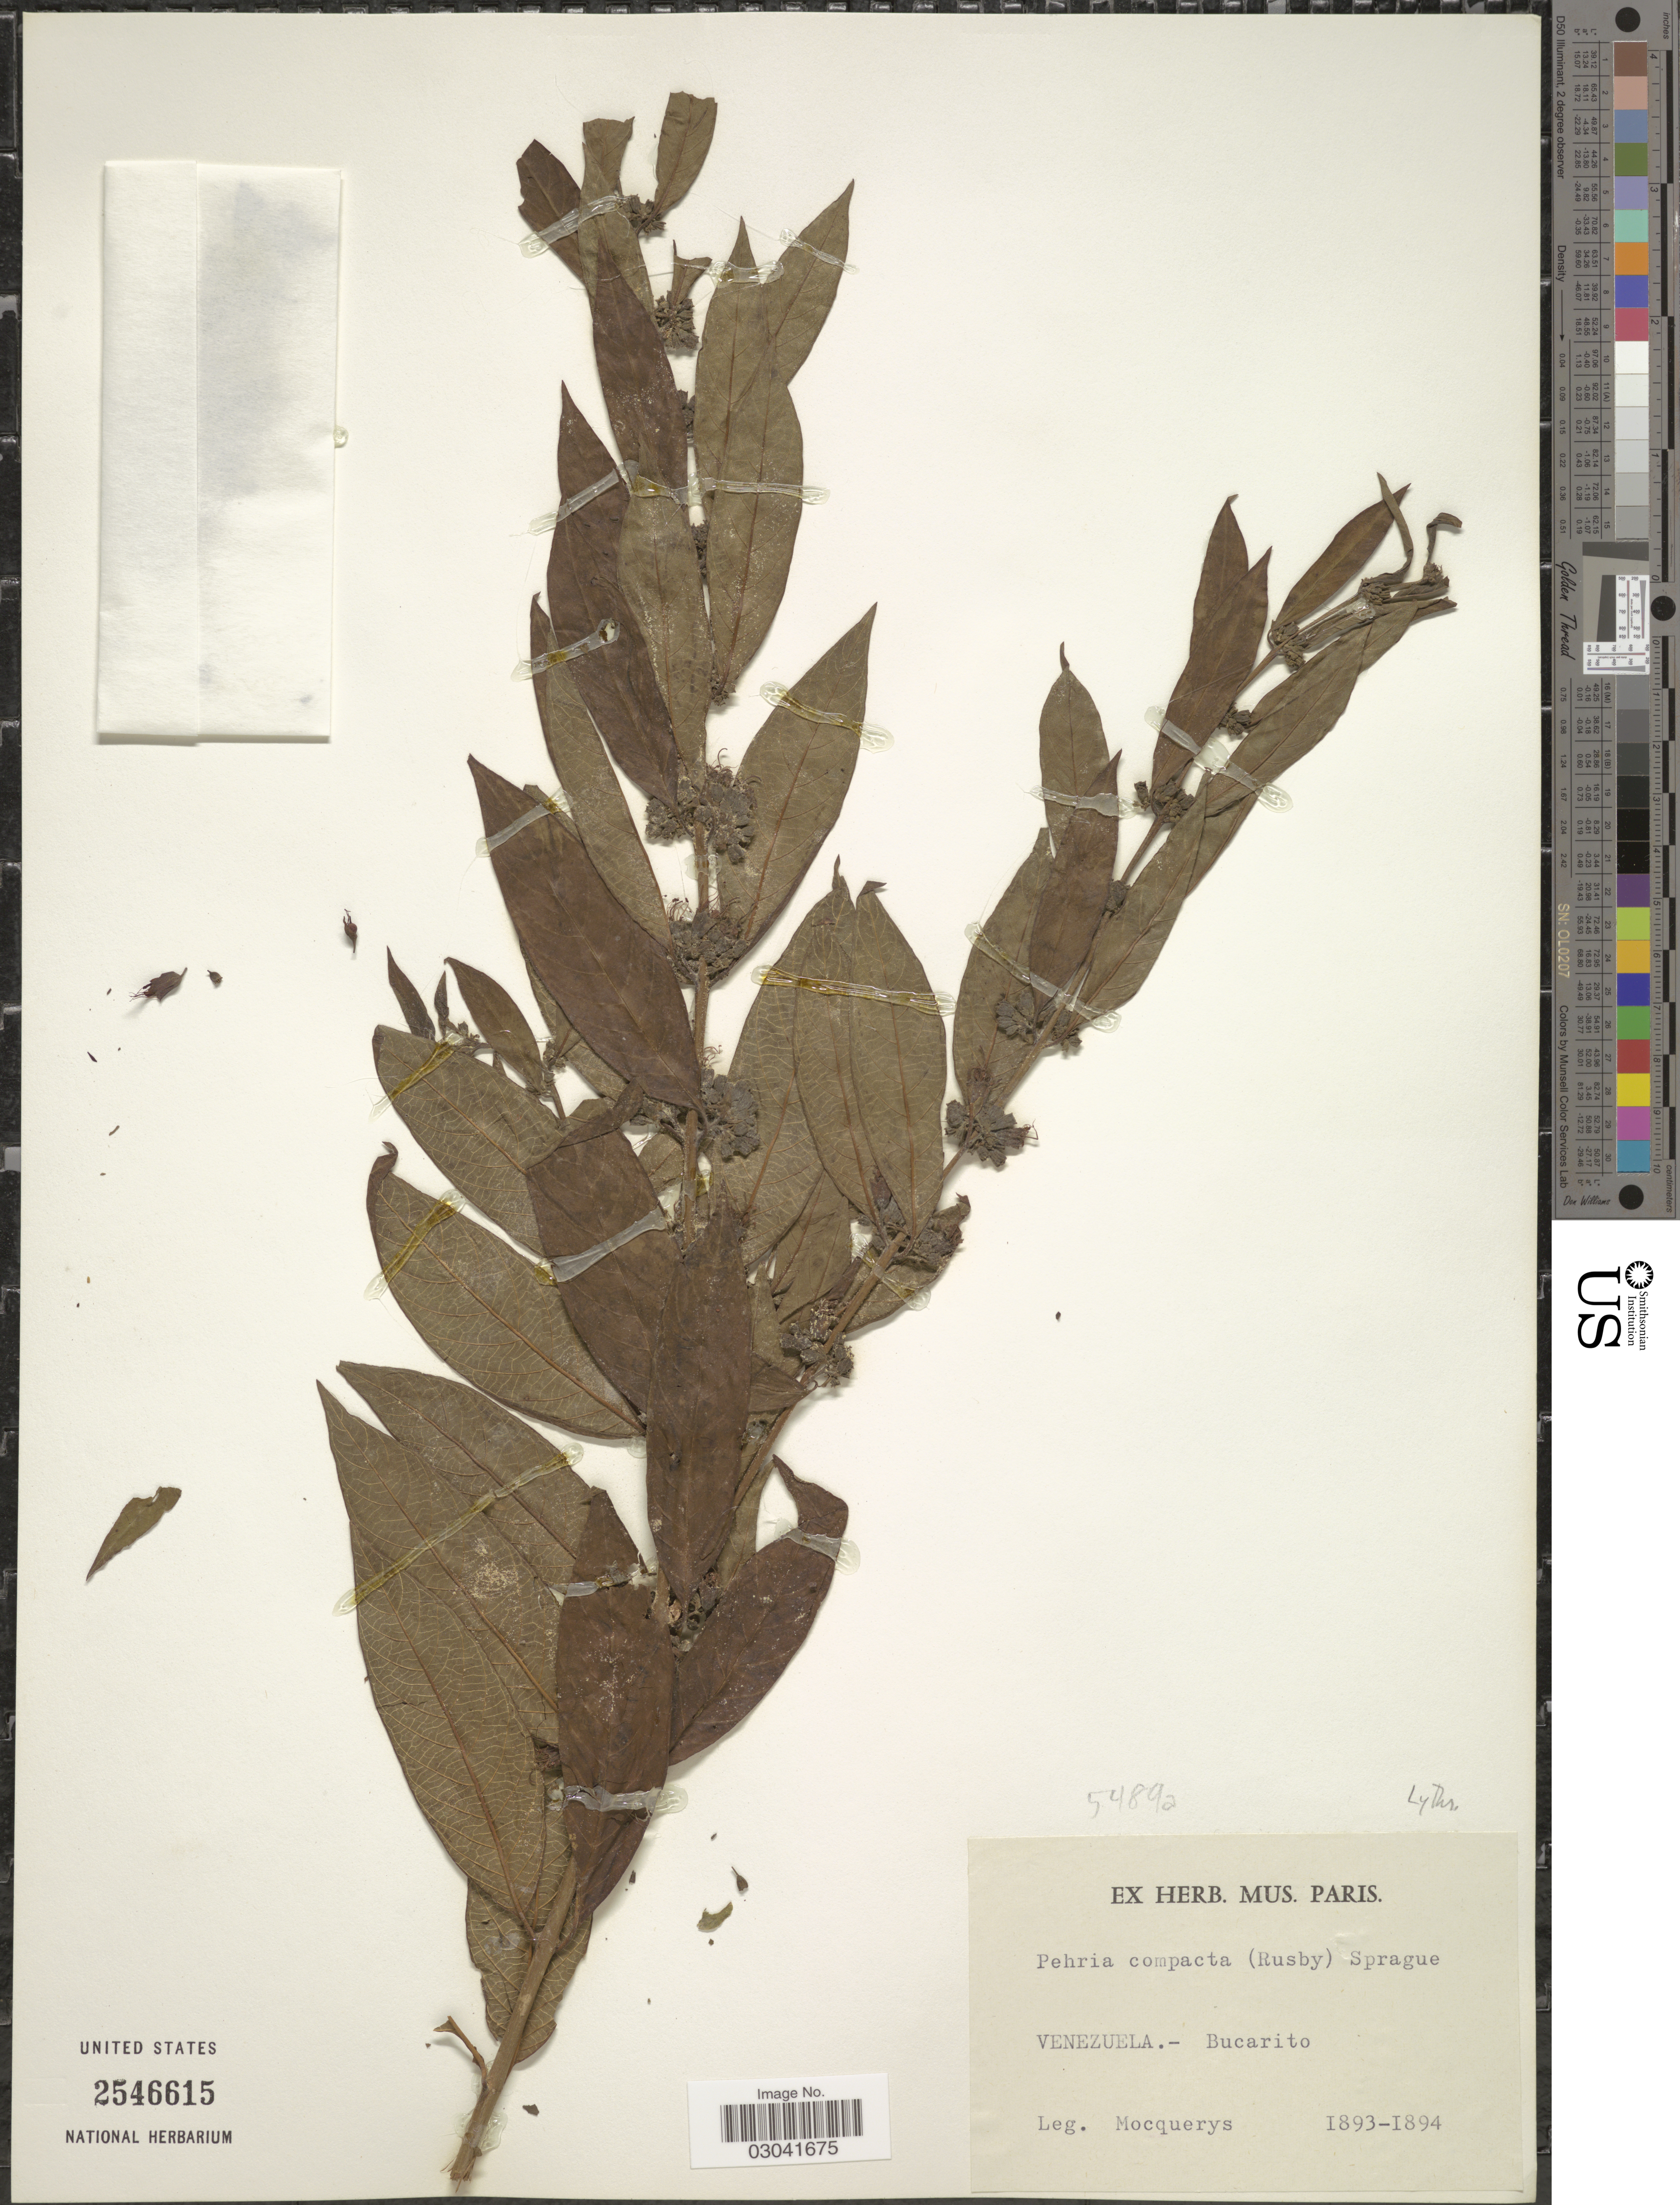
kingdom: Plantae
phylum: Tracheophyta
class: Magnoliopsida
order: Myrtales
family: Lythraceae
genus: Pehria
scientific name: Pehria compacta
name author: Sprague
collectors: A. Mocquerys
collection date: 1893/1894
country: Venezuela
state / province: Lara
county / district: Morán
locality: Bucarito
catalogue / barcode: US 2546615